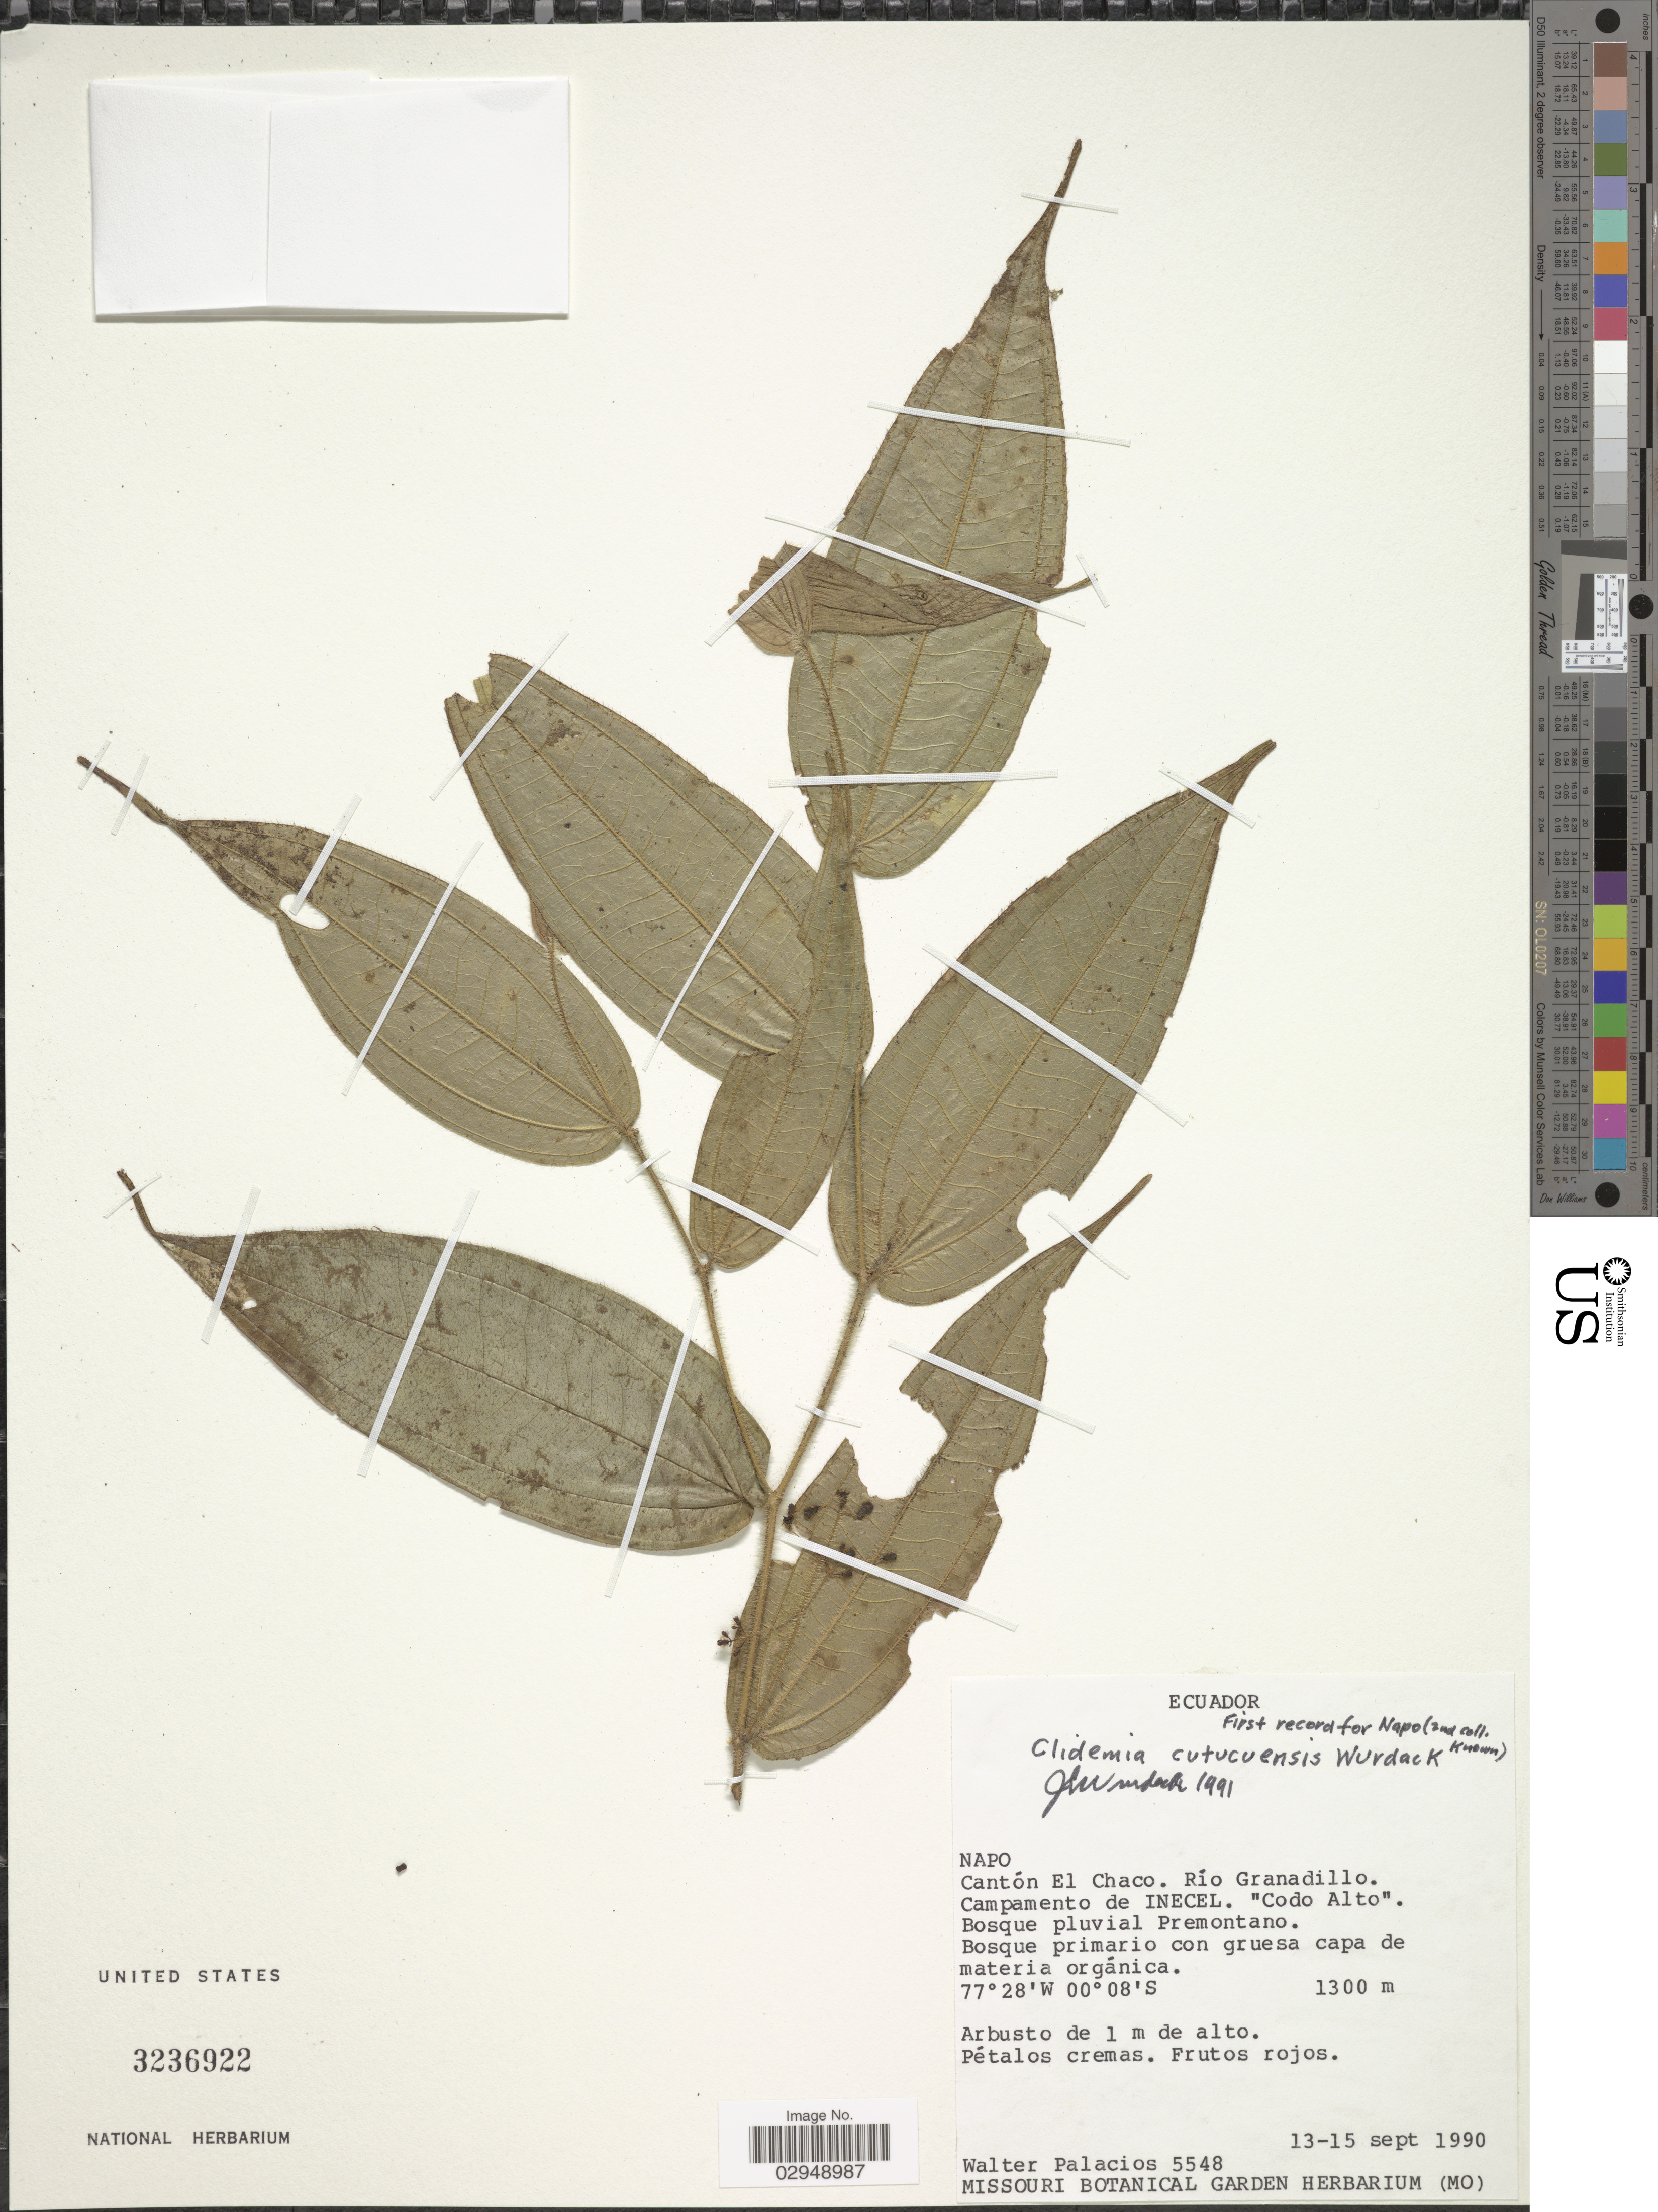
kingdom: Plantae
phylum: Tracheophyta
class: Magnoliopsida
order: Myrtales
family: Melastomataceae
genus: Clidemia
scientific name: Clidemia cutucuensis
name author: Wurdack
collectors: W. Palacios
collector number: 5548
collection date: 1990-09-13/1990-09-15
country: Ecuador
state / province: Napo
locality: Cantón El Chaco. Río Granadillo. Campamento de INECEL. "Codo Alto".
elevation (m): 1300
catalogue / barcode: US 3236922